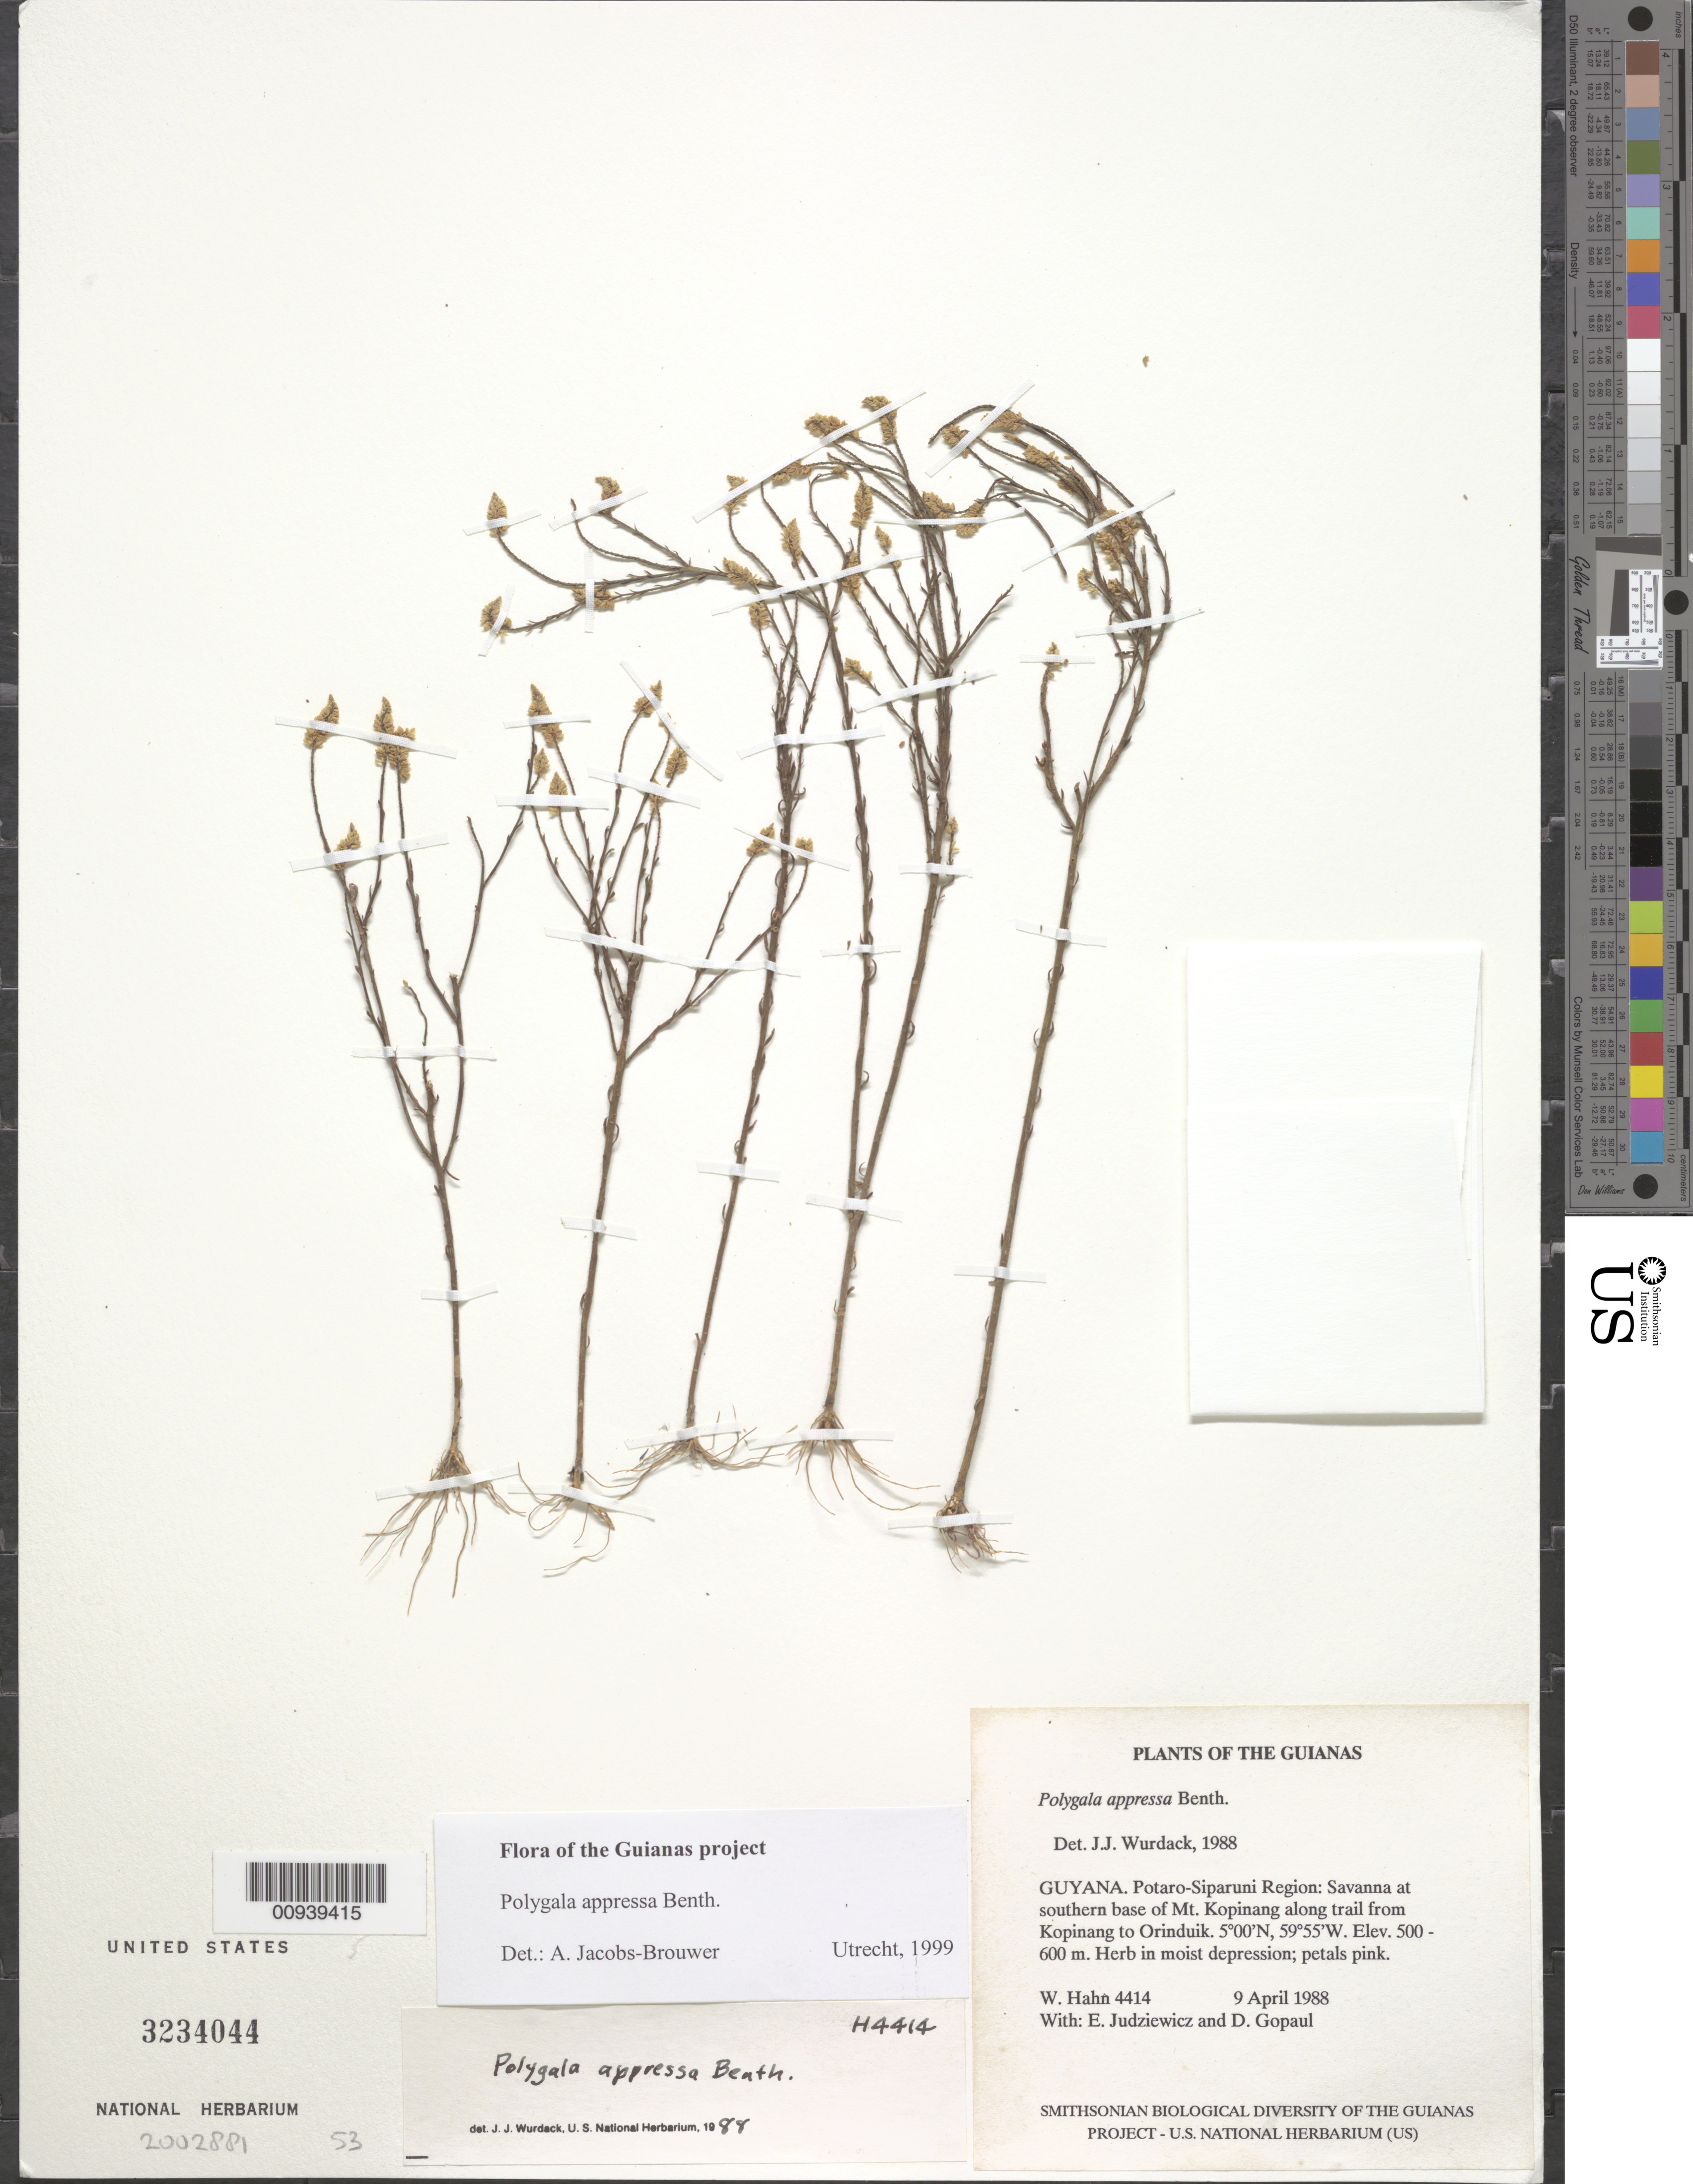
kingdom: Plantae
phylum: Tracheophyta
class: Magnoliopsida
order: Fabales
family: Polygalaceae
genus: Polygala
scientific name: Polygala appressa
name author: Benth.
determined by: Jacobs-Brouwer, A.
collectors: W. Hahn, E. J. Judziewicz & D. Gopaul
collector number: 4414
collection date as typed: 9 April 1988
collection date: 1988-04-09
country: Guyana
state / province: Potaro-Siparuni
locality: Southern base of Mt. Kopinang along trail from Kopinang to Orinduik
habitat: Savanna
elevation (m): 500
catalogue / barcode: US 3234044